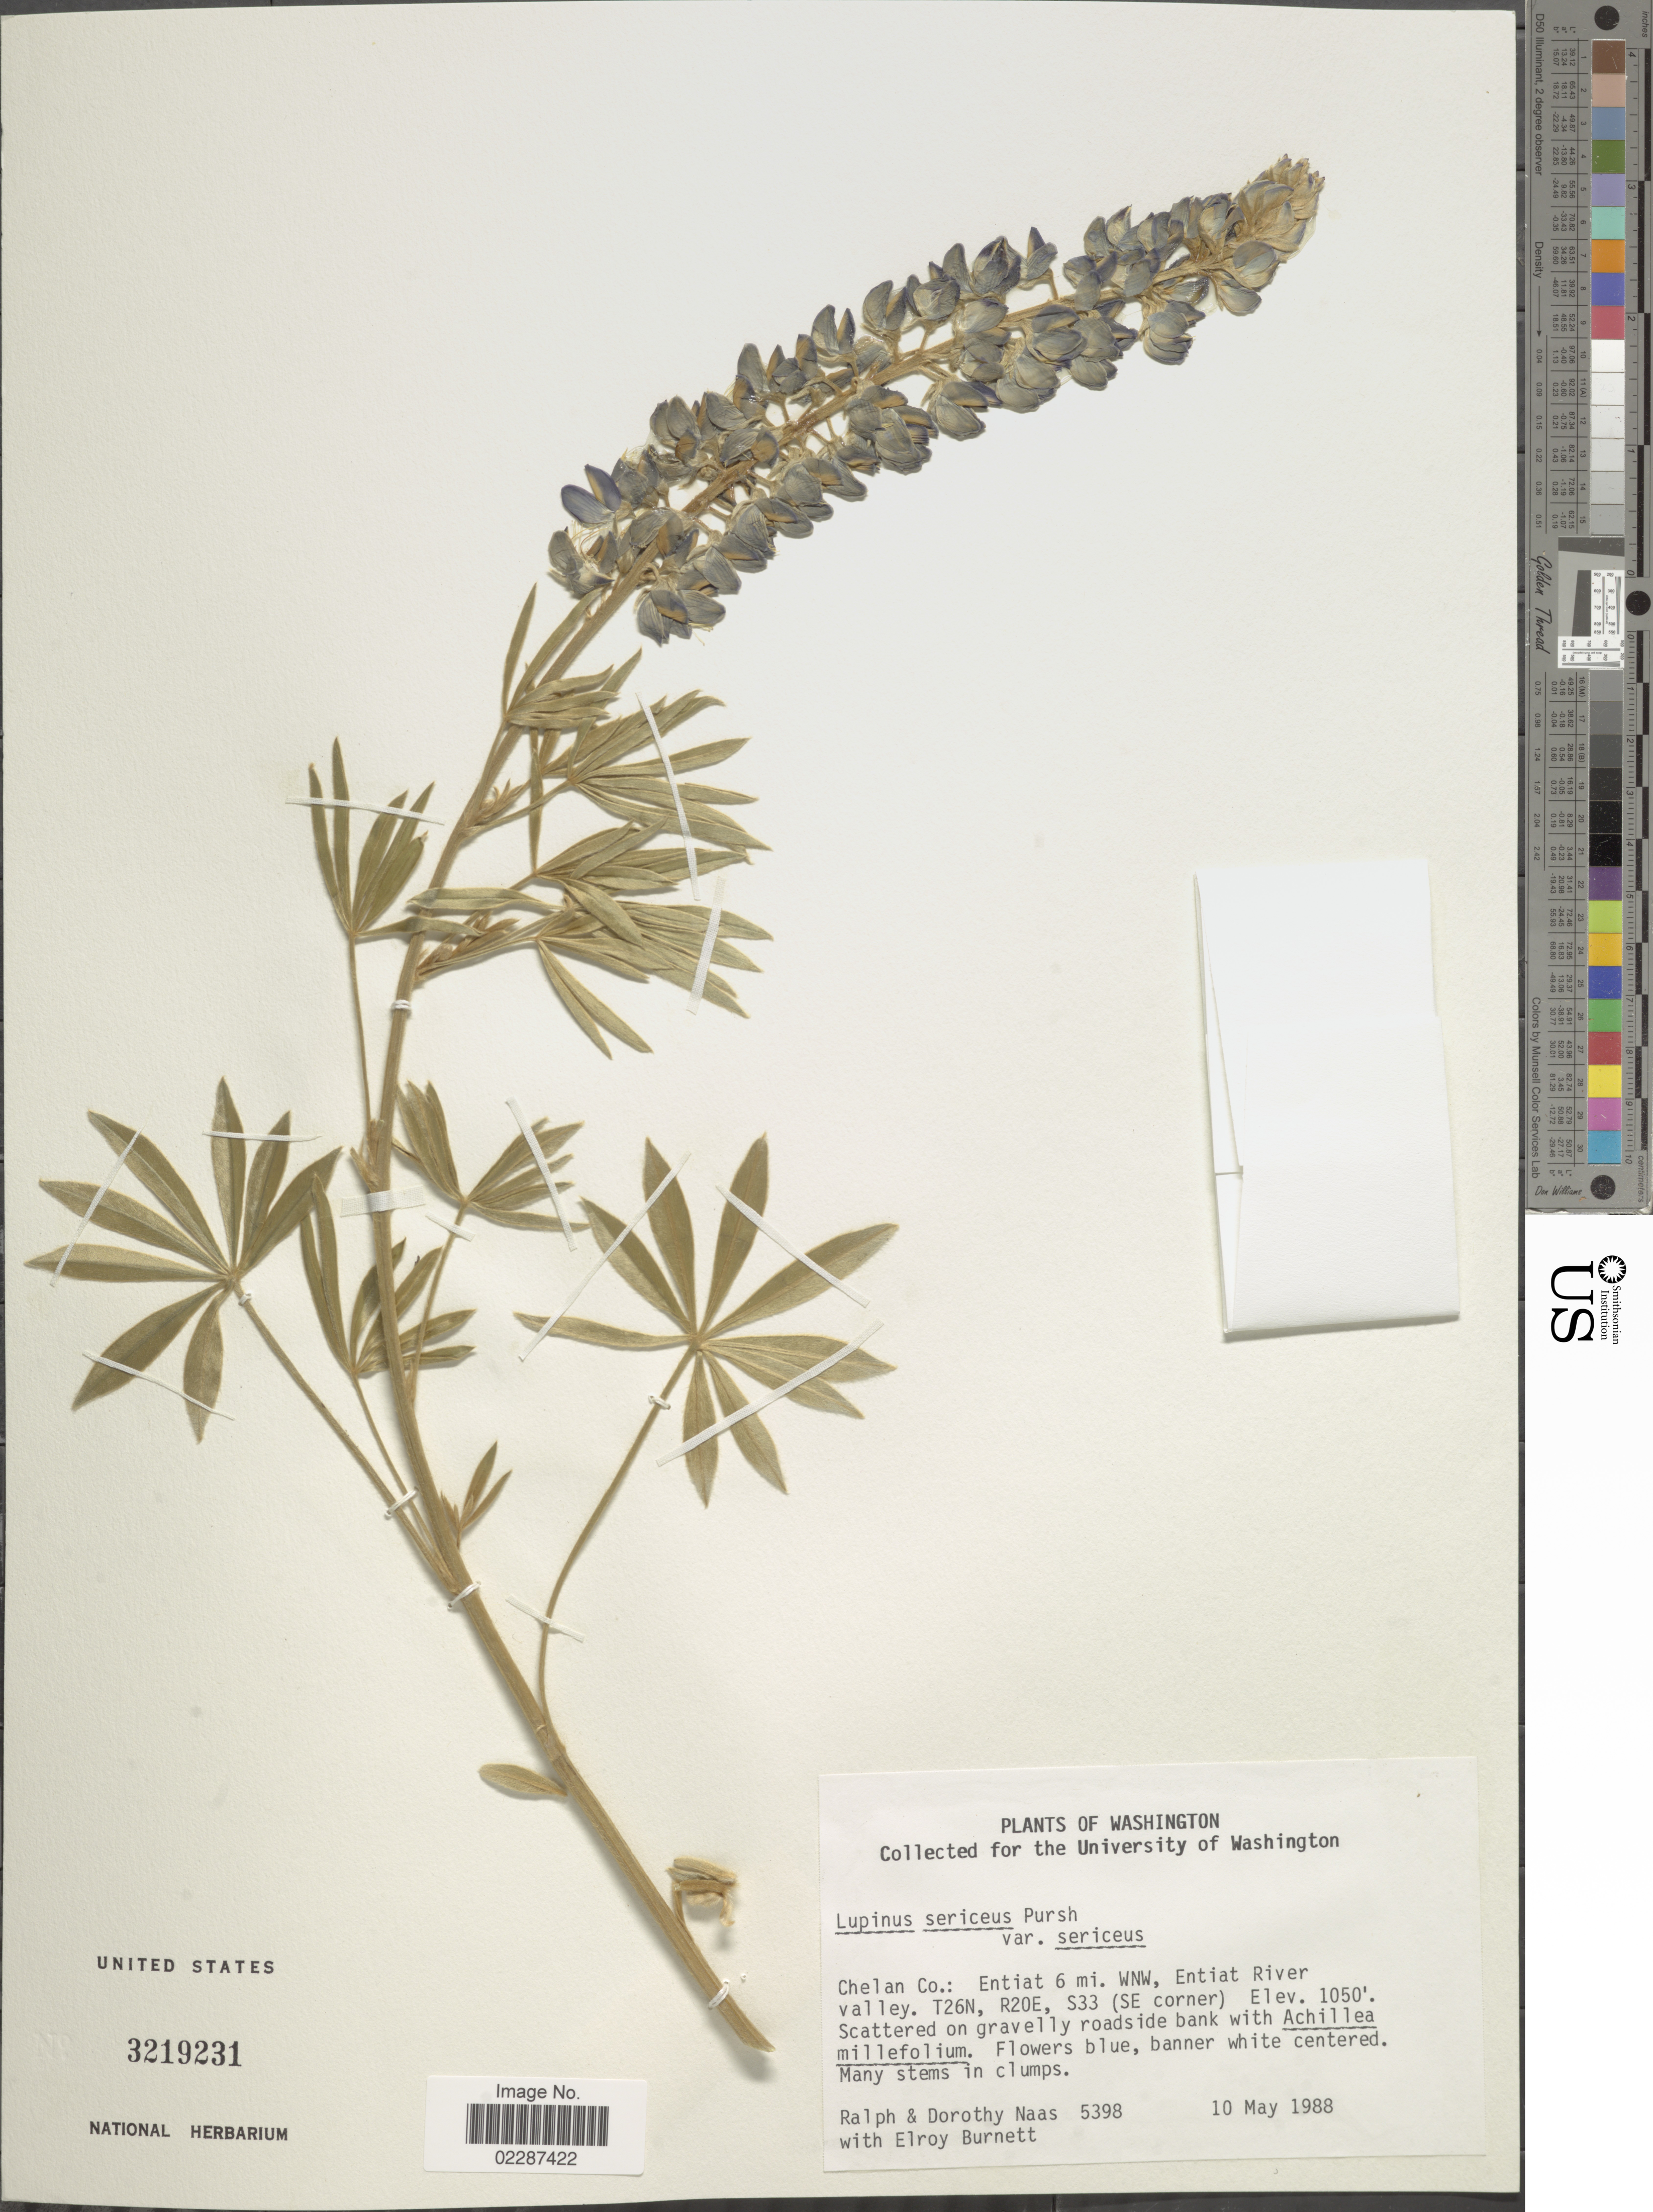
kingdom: Plantae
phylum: Tracheophyta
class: Magnoliopsida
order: Fabales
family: Fabaceae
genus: Lupinus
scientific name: Lupinus sericeus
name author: Pursh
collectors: R. Naas, D. Naas & E. Burnett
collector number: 5398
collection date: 1988-05-10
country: United States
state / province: Washington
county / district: Chelan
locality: Chelan Co.: Entiat 6 mi. WNW, Entiat River valley. T26N, R20E, S33 (SE corner)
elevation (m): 320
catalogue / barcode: US 3219231